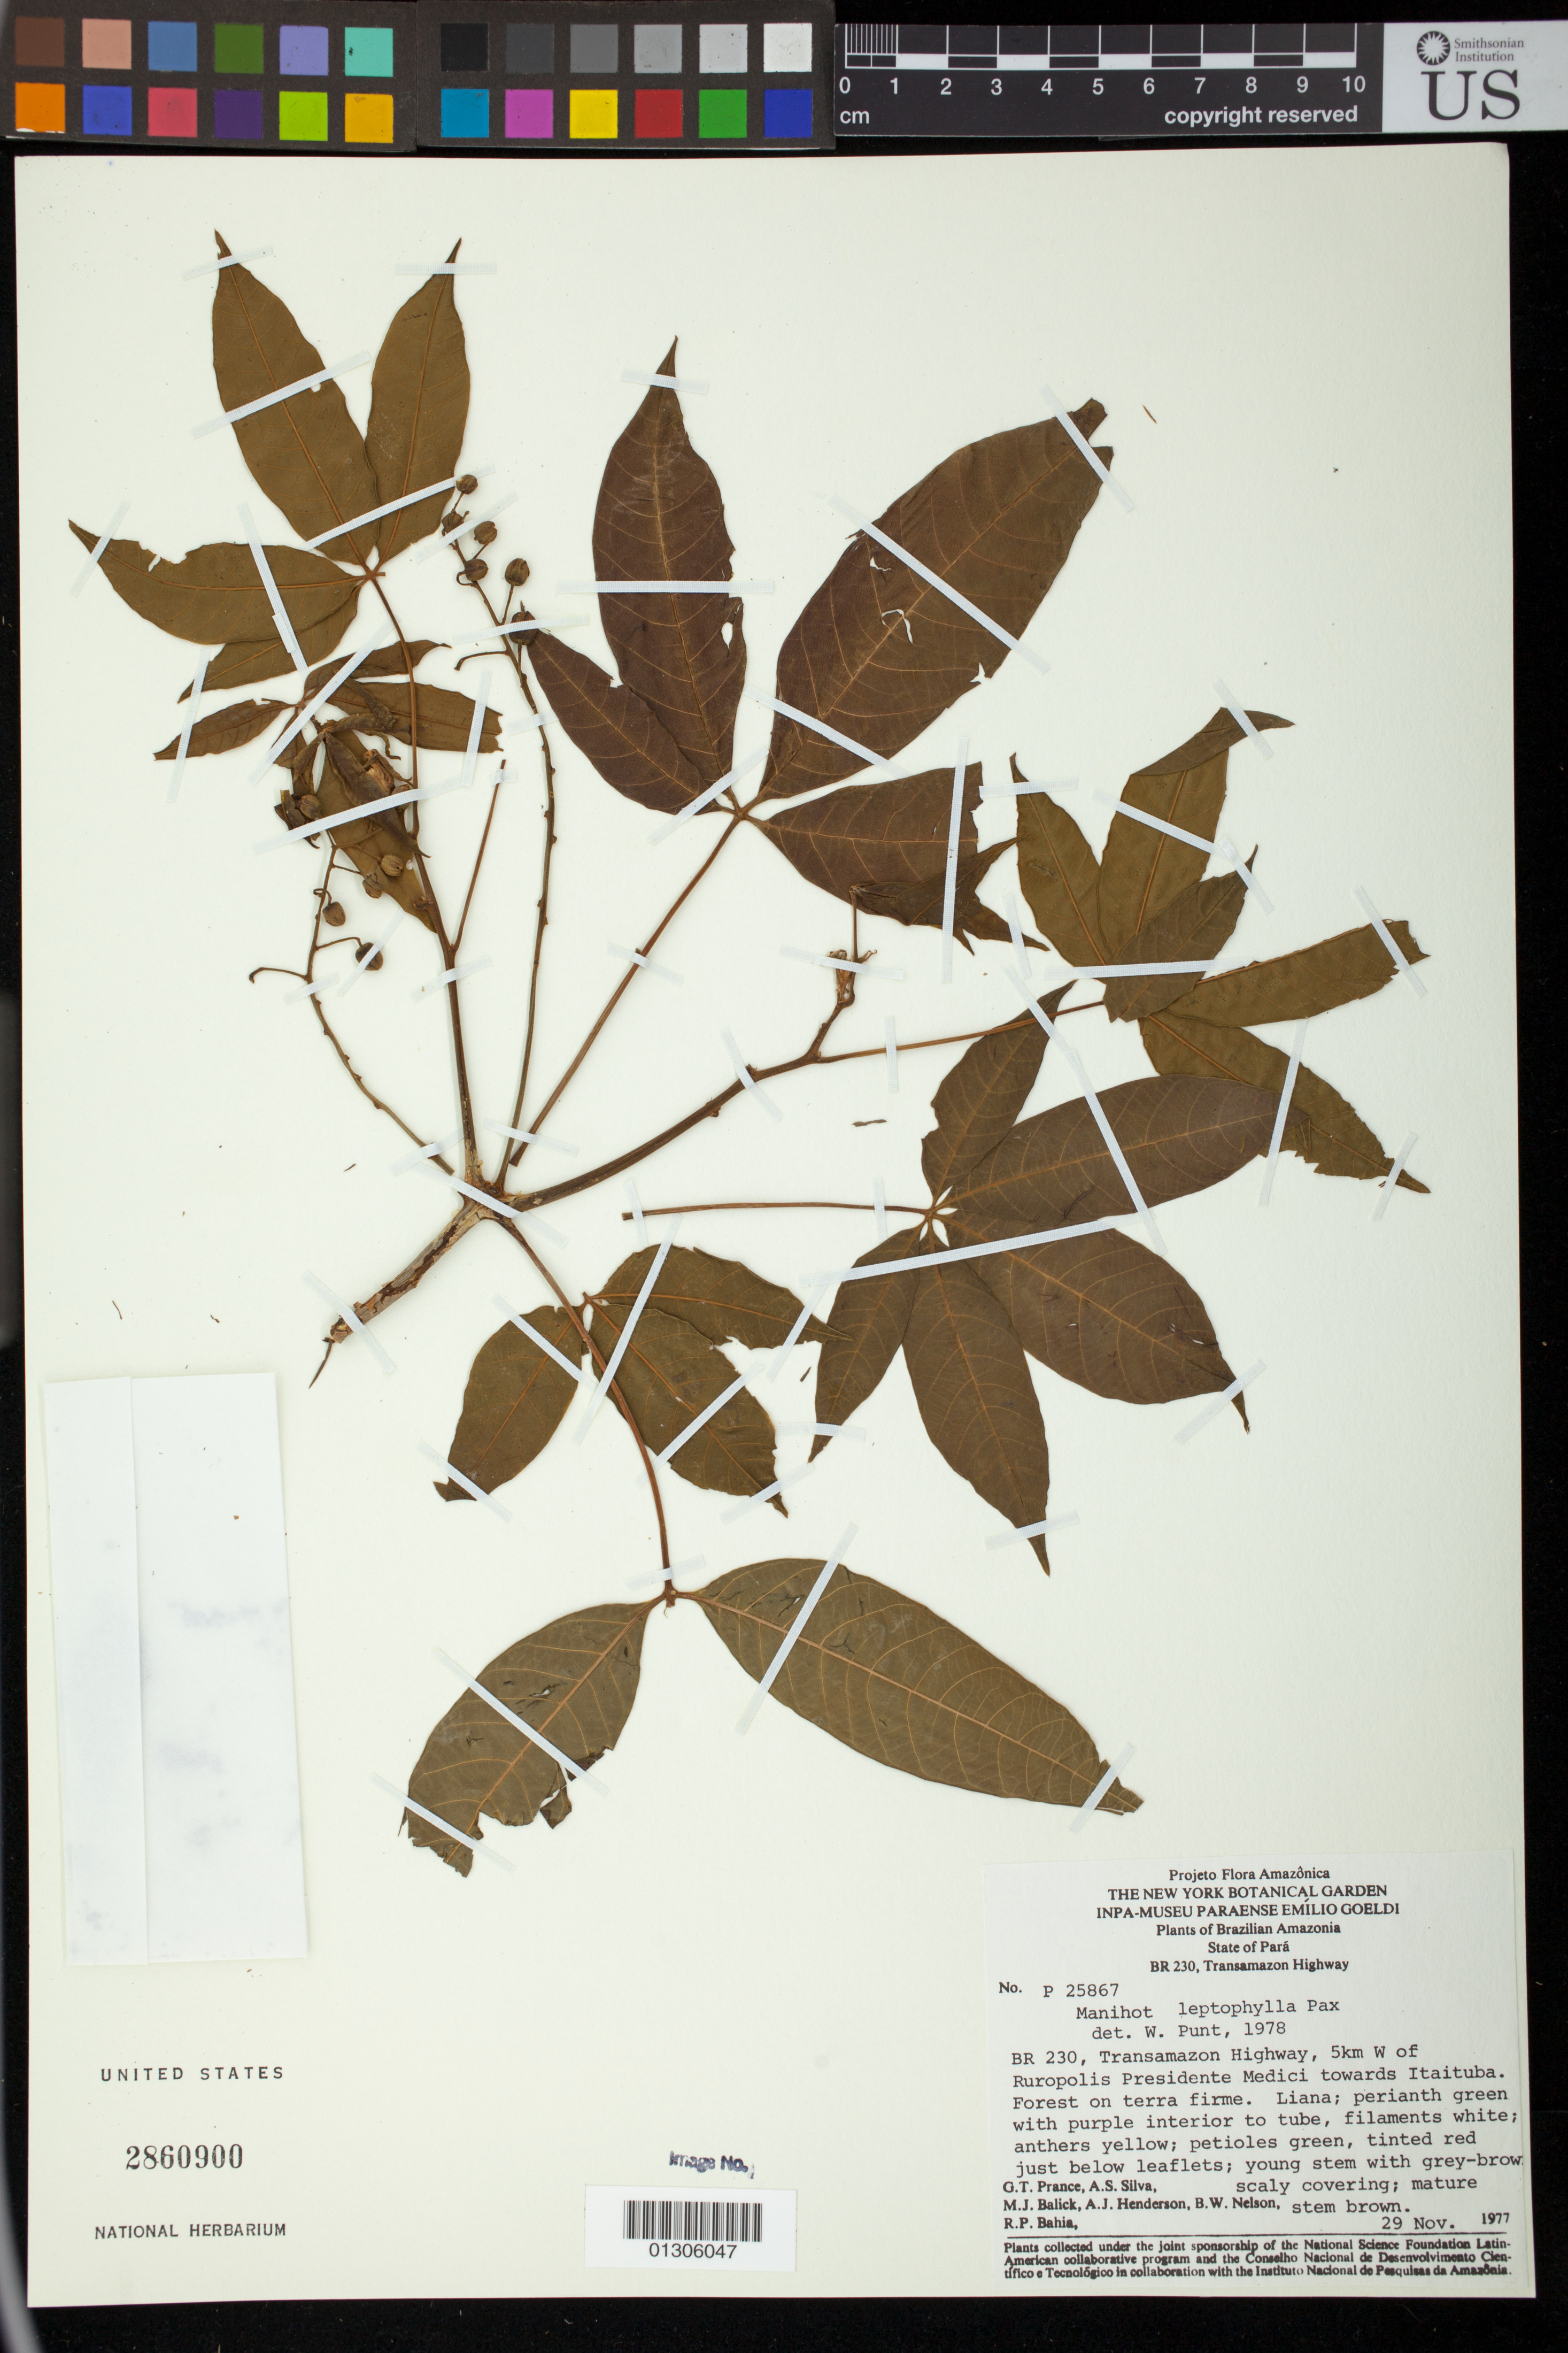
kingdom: Plantae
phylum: Tracheophyta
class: Magnoliopsida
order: Malpighiales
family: Euphorbiaceae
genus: Manihot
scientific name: Manihot leptophylla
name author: Pax in Engl.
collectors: G. T. Prance, A. S. Silva, M. J. Balick, A. J. Henderson, B. W. Nelson & R. P. Bahia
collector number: P 25867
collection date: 1977-11-29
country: Brazil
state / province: Para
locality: BR 230, Transamazon Highway, 5 km W of Ruropolis Presidente Medici towards Itaituba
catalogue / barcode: US 2860900